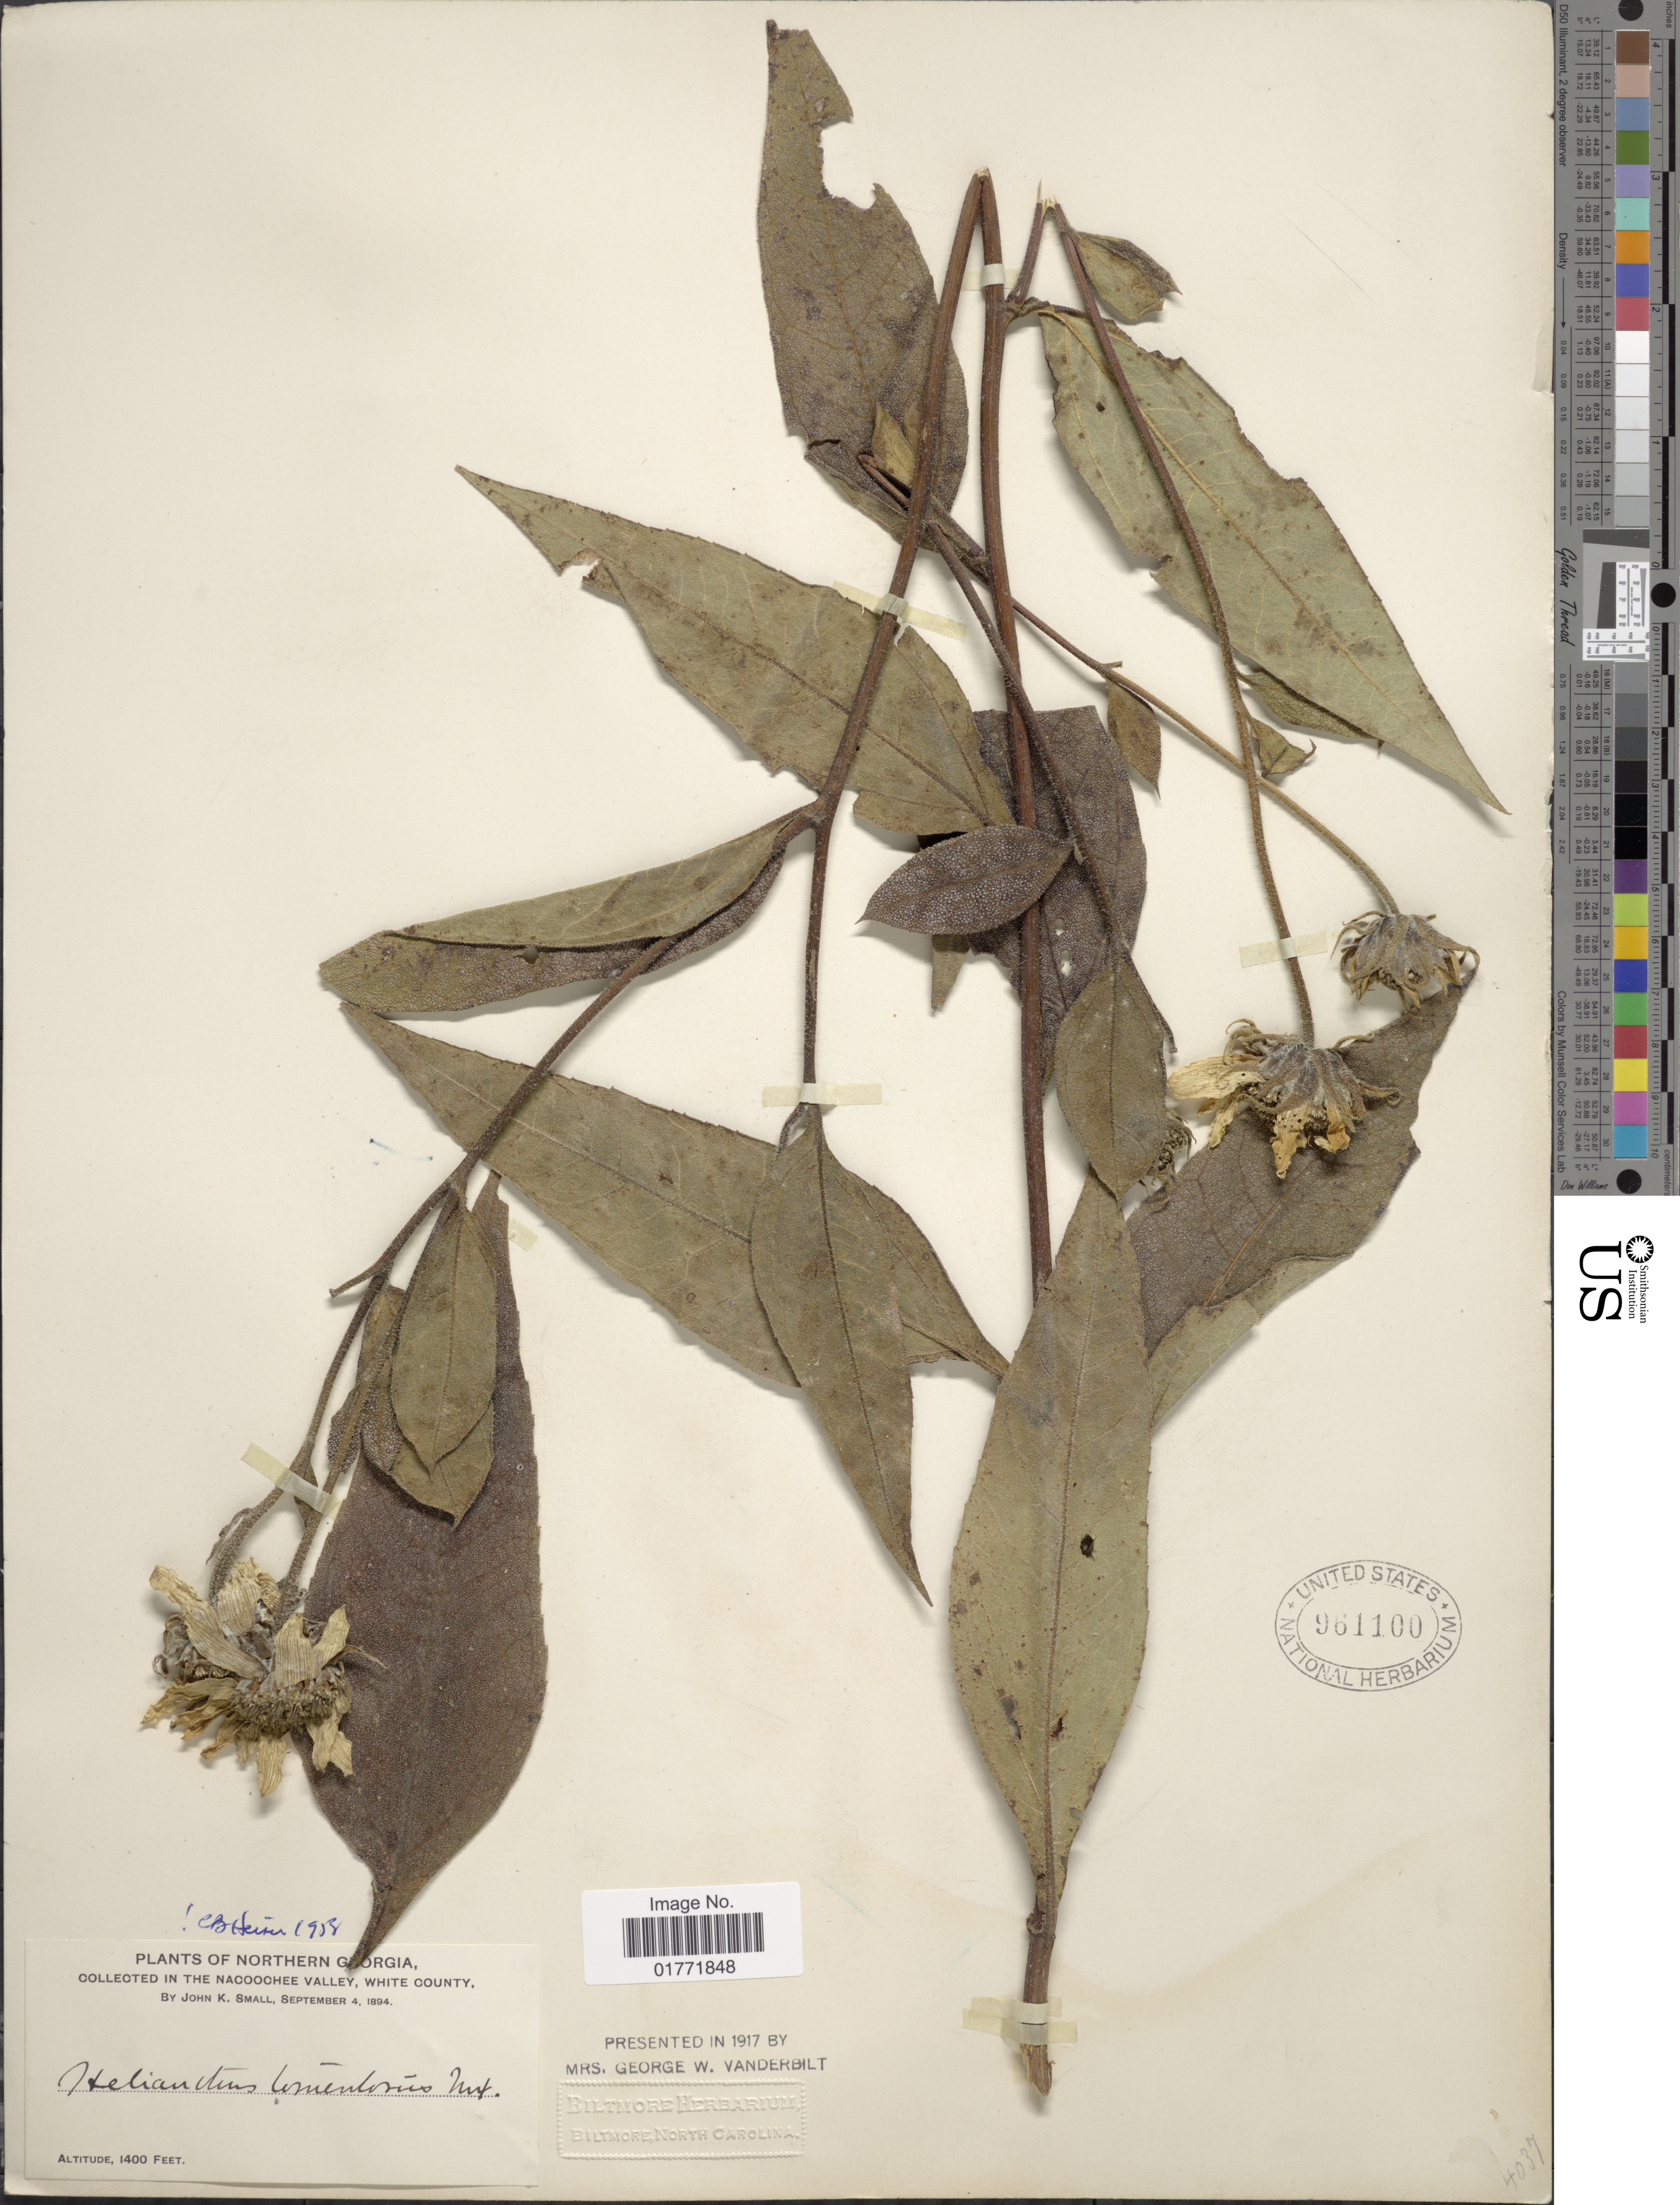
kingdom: Plantae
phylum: Tracheophyta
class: Magnoliopsida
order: Asterales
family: Asteraceae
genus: Helianthus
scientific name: Helianthus tomentosus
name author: Michx.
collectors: J. K. Small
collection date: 1894-09-04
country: United States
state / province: Georgia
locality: In the Nacooche Valley, White County.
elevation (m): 427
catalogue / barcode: US 961100